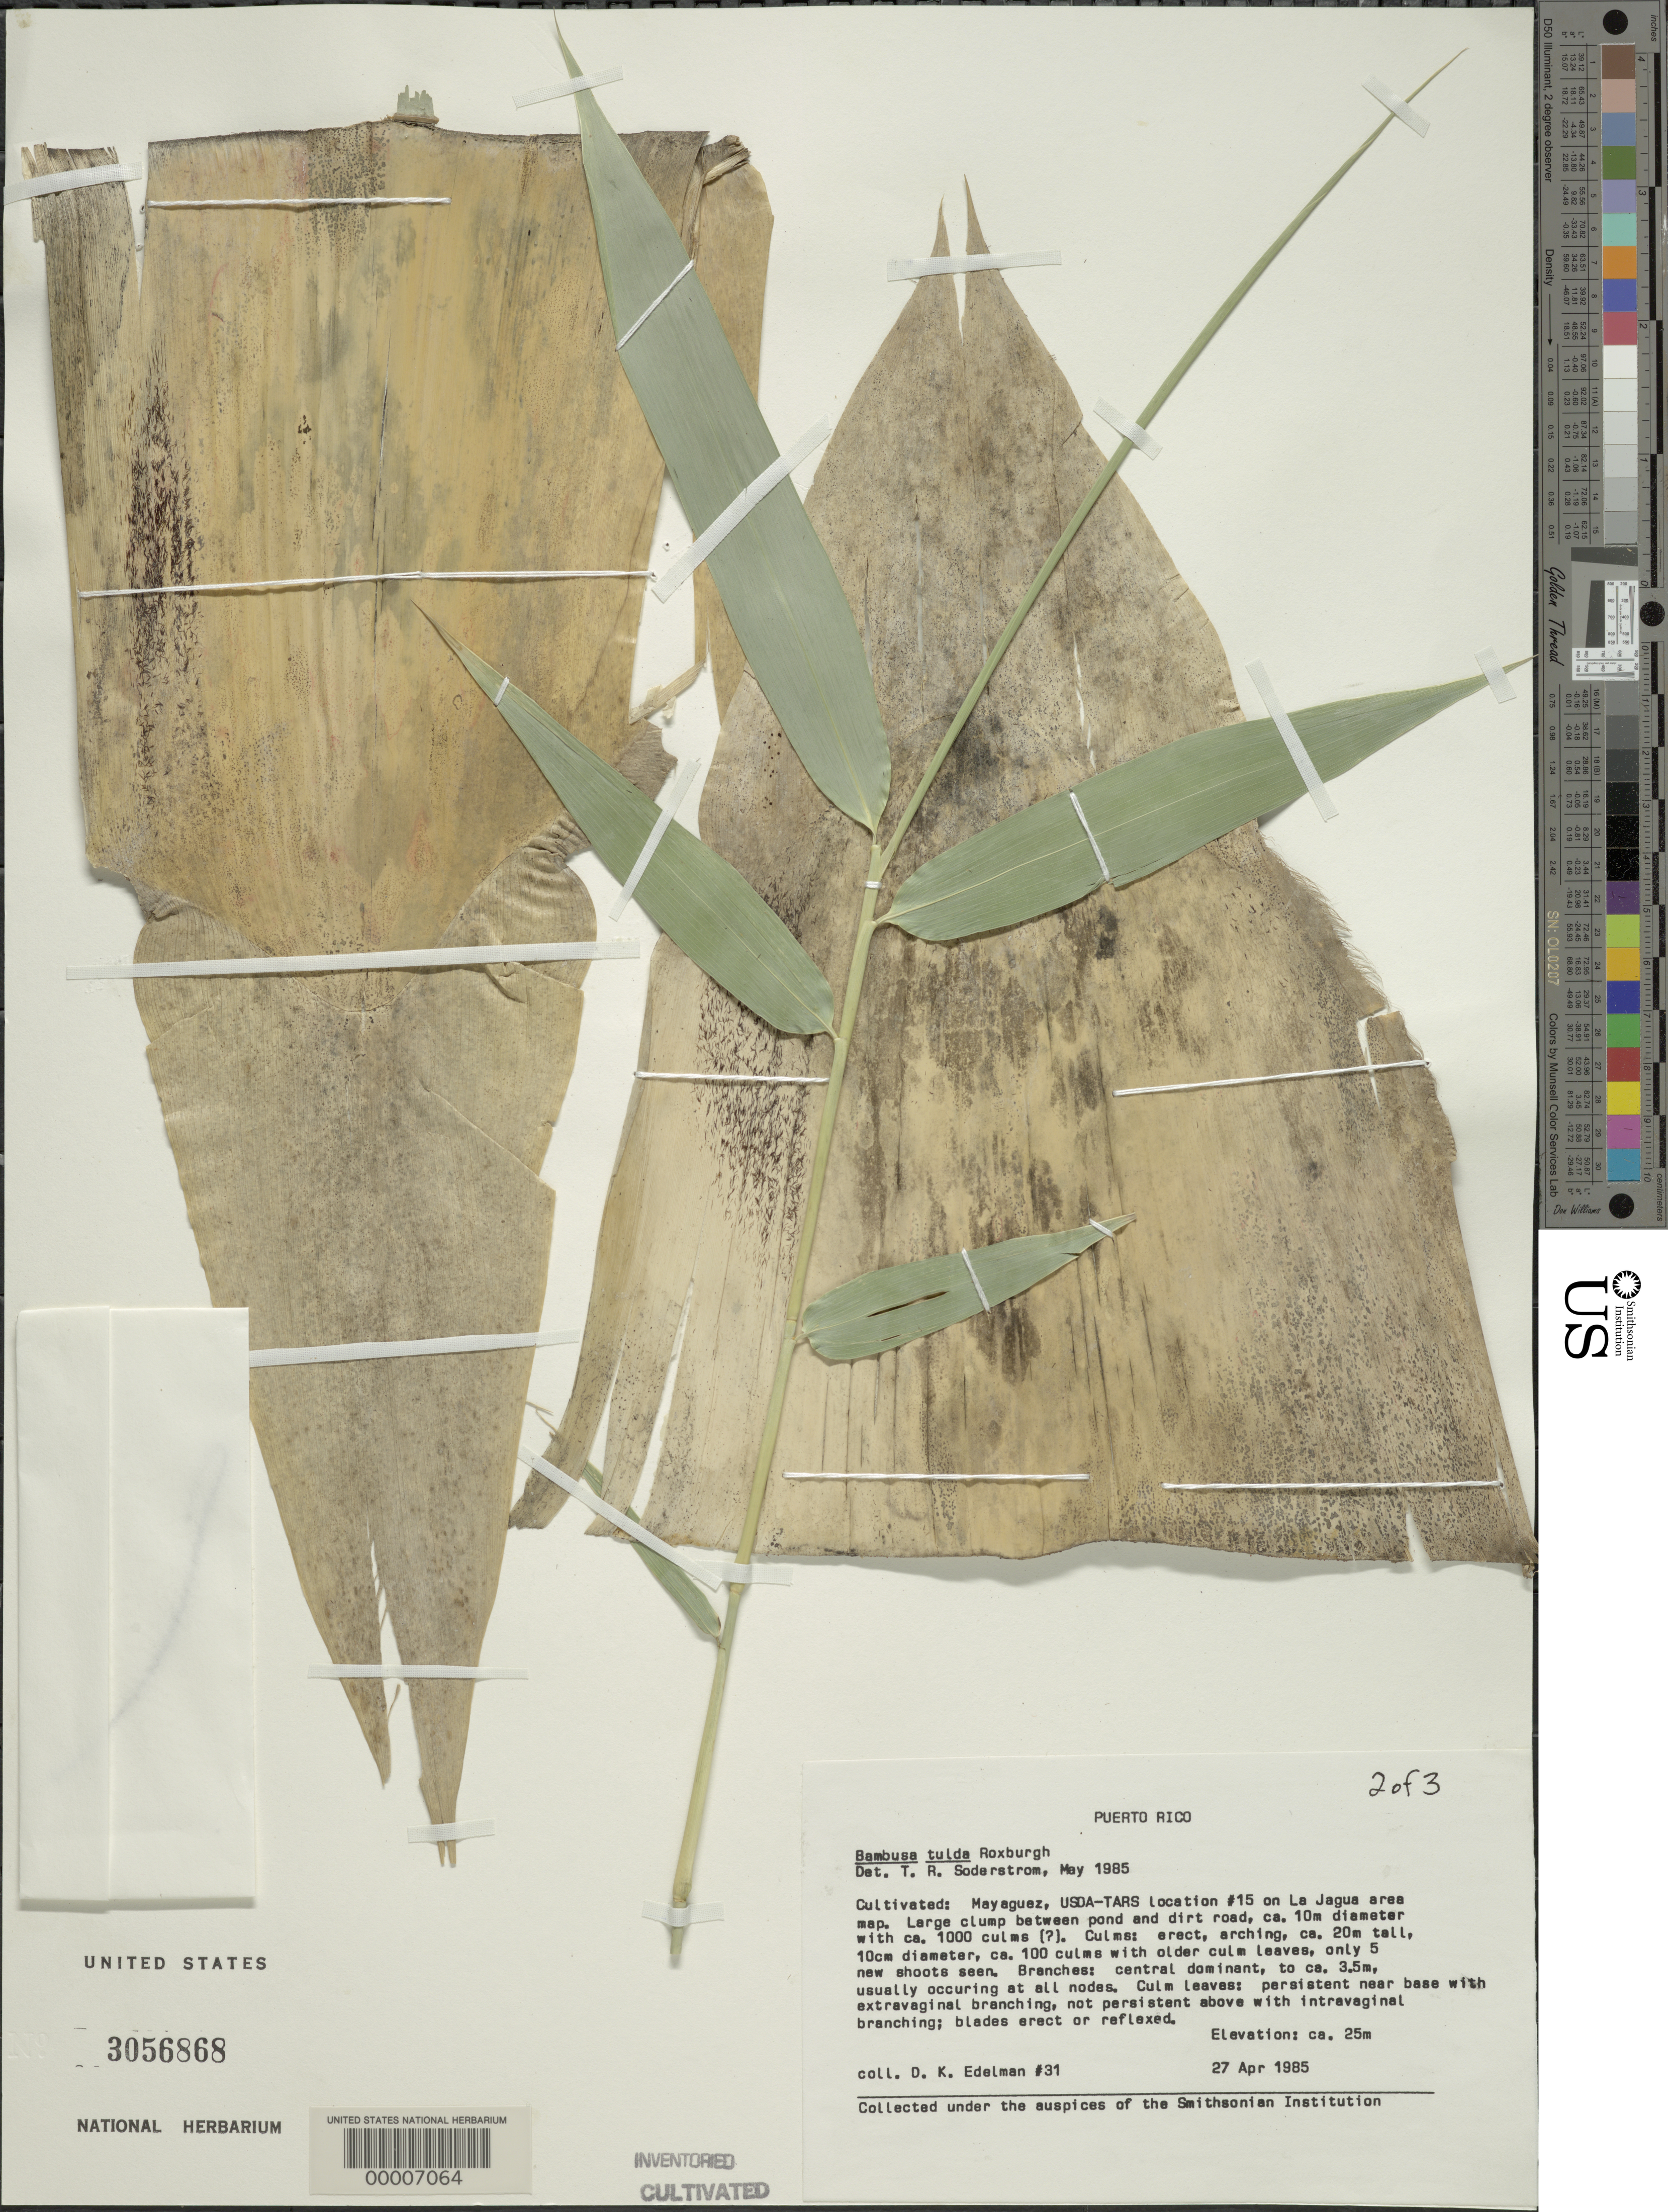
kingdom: Plantae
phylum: Tracheophyta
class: Liliopsida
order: Poales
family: Poaceae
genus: Bambusa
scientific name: Bambusa tulda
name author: Roxb.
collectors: D. Edelman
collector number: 31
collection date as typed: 27 Apr 1985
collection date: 1985-04-27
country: Puerto Rico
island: Greater Antilles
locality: Mayaguez, usda-tars, location 15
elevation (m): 25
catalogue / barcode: US 3056868